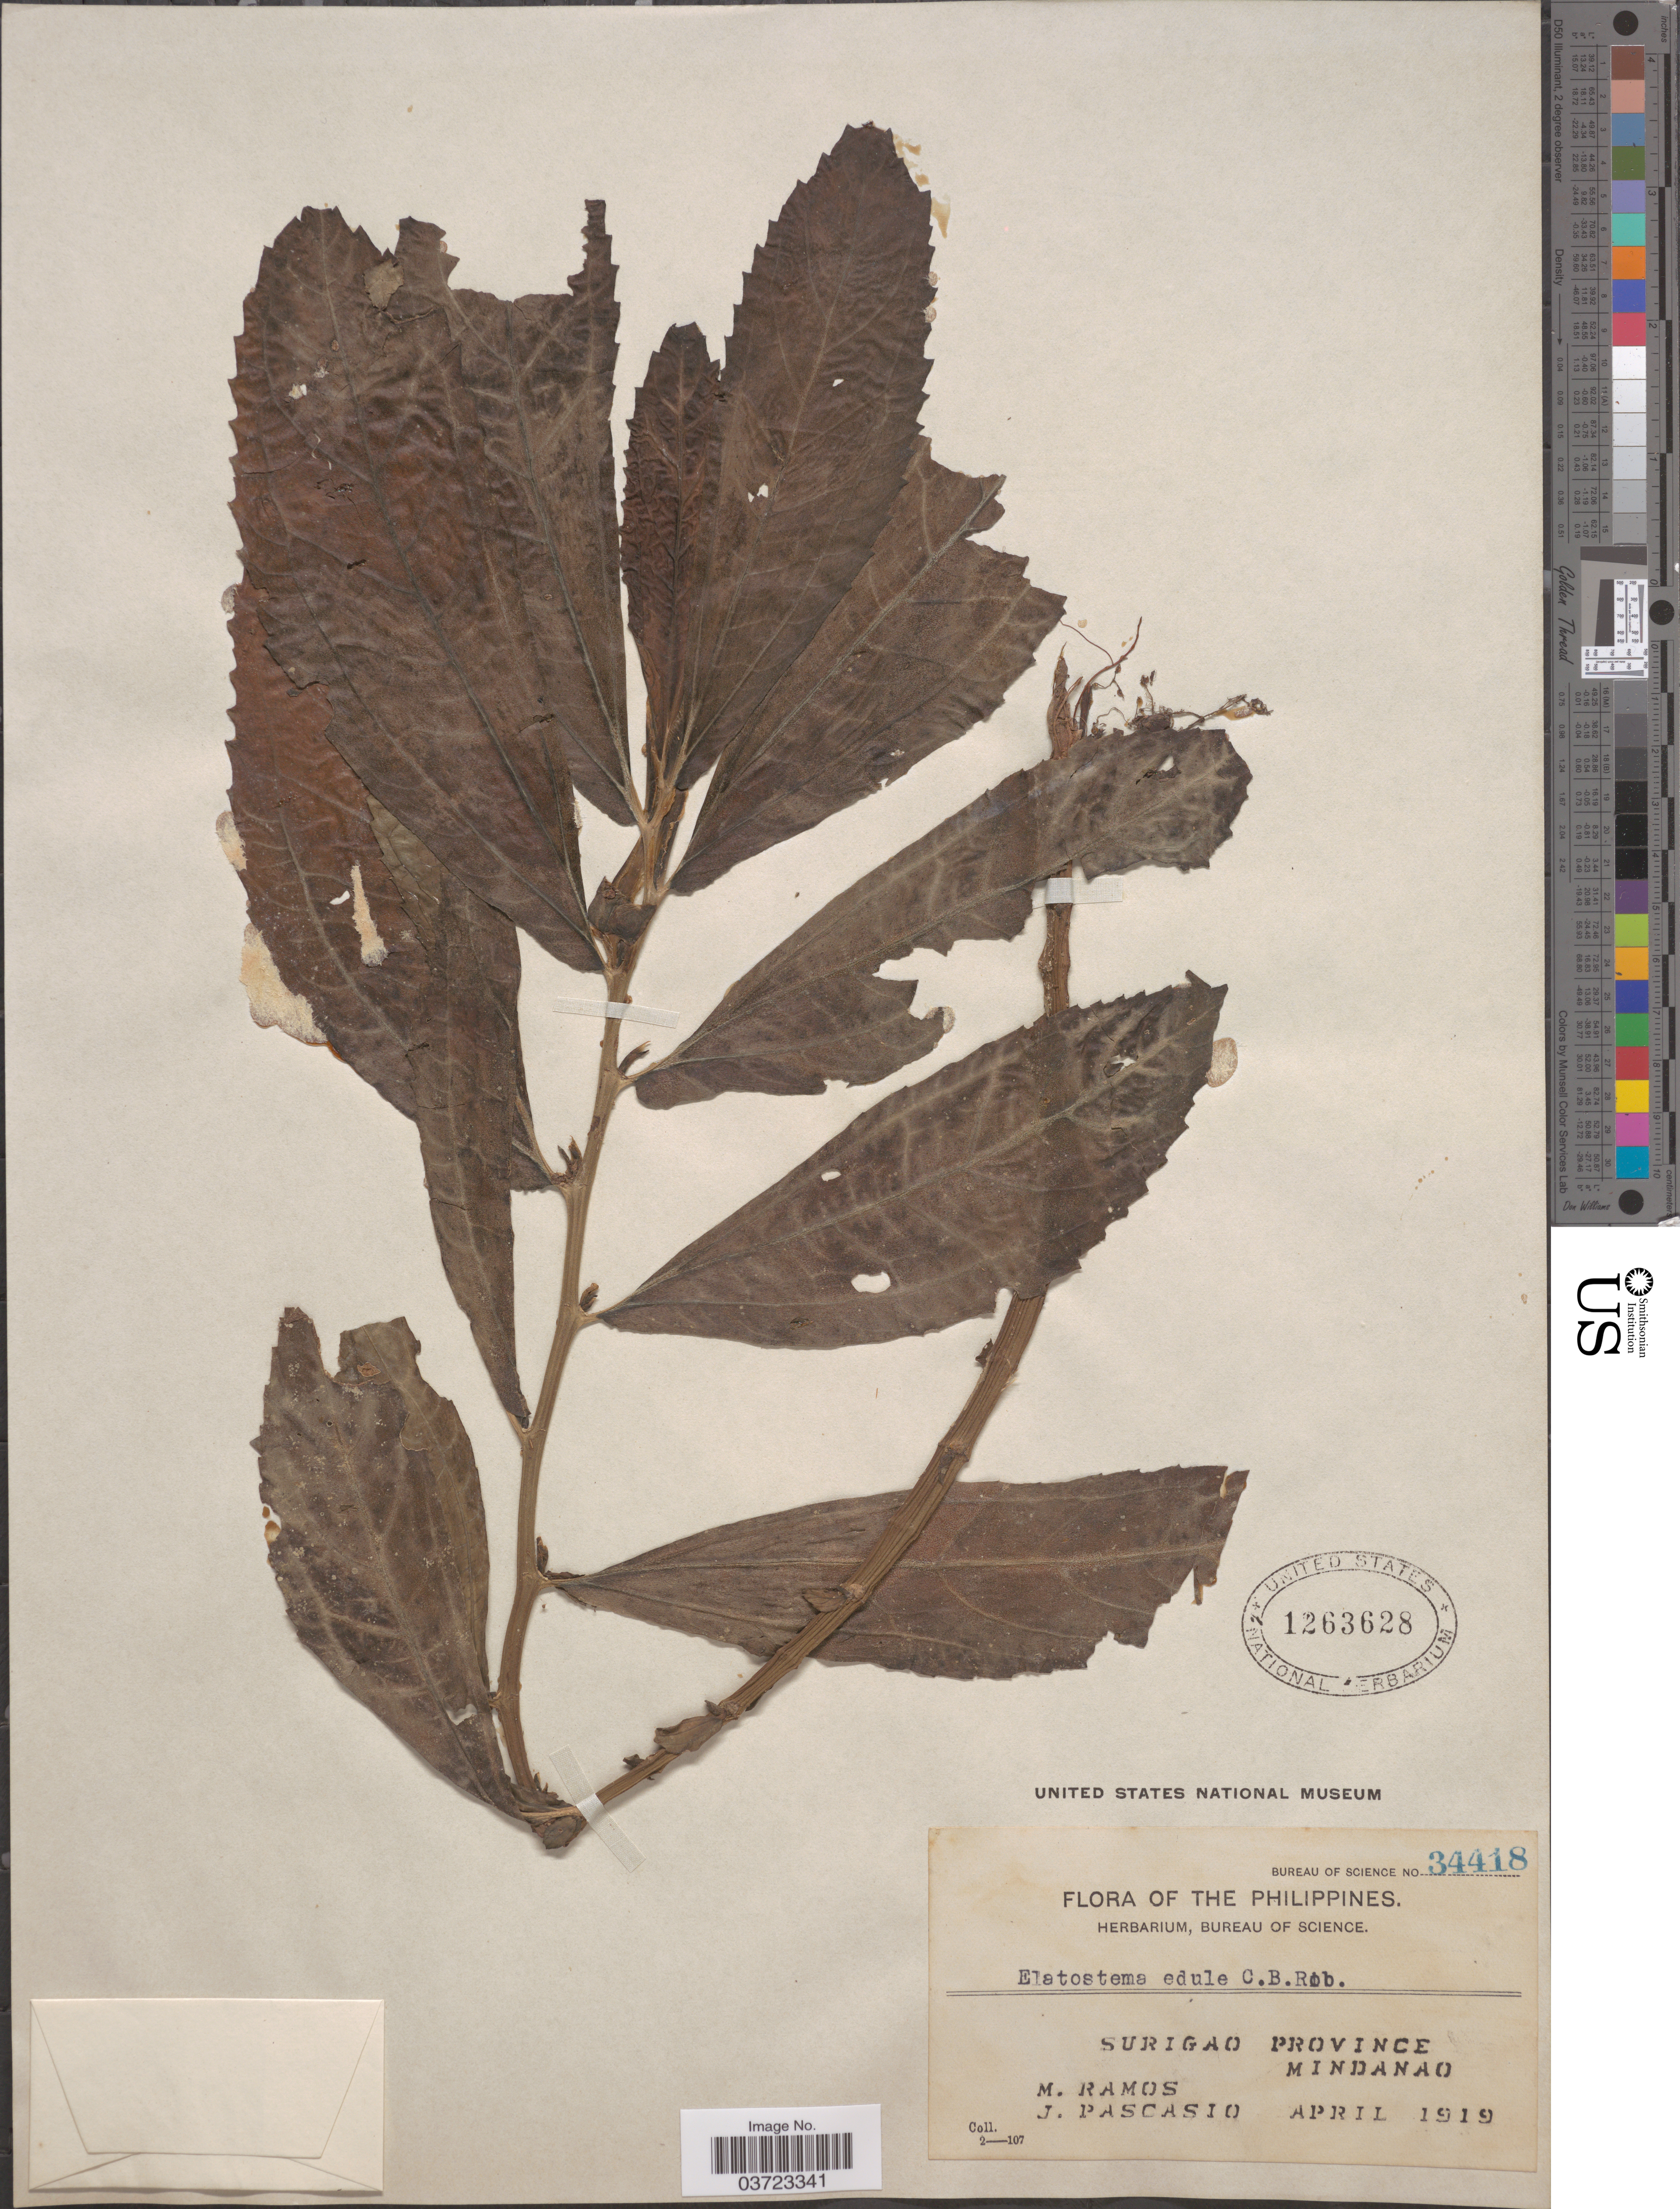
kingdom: Plantae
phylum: Tracheophyta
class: Magnoliopsida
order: Rosales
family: Urticaceae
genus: Elatostema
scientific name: Elatostema edule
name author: C.B. Rob.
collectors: M. Ramos & J. Pascasio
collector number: Bureau of Science 34418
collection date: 1919-04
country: Philippines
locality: Surigao Province. Mindanao.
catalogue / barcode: US 1263628